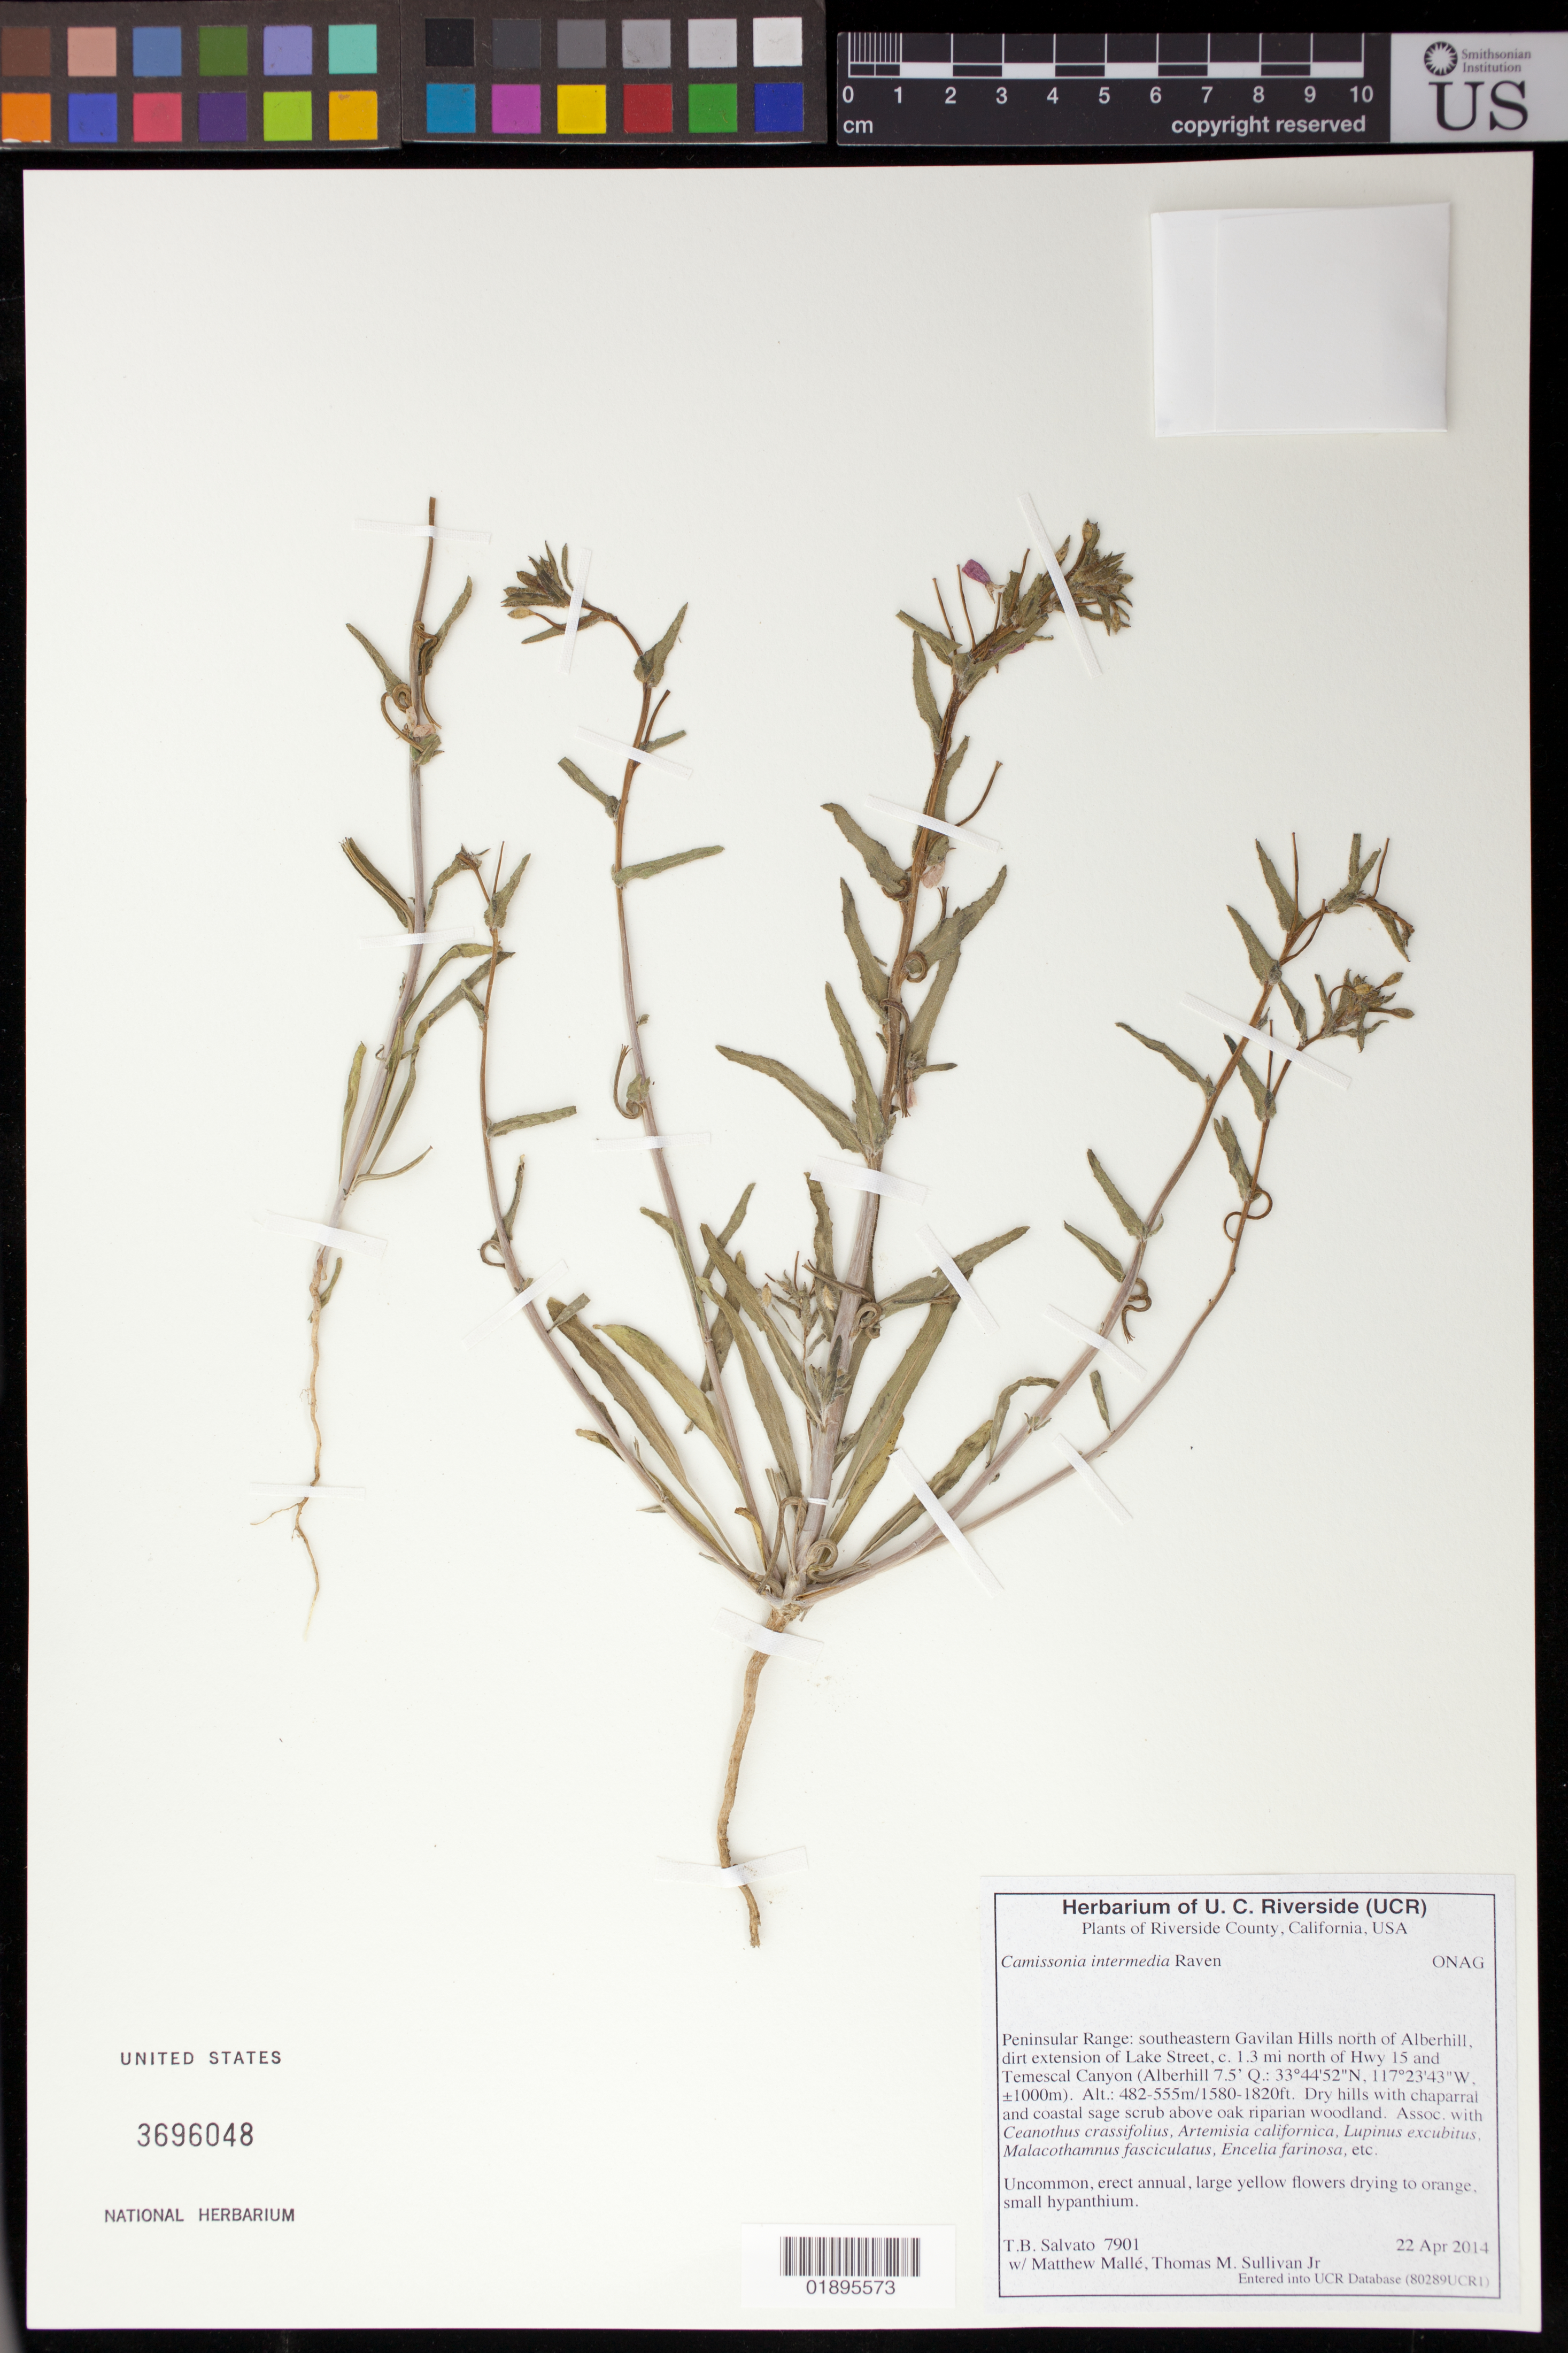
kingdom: Plantae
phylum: Tracheophyta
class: Magnoliopsida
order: Myrtales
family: Onagraceae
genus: Camissoniopsis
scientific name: Camissoniopsis intermedia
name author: (P.H. Raven) W.L. Wagner & Hoch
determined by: Wagner, W. L., (BOT), Smithsonian Institution - National Museum of Natural History (UNITED STATES)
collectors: T. Salvato, M. Malle & T. Sullivan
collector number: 7901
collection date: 2014-04-22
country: United States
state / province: California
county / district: Riverside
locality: Peninsular Range, southeastern Gavilan Hills north of Alberhill, dirt extension of Lake Street, c. 1.3 mi north of Hwy 14 and Temescal Canyon.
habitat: Dry hills with chaparral and coastal sage scrub above oak riparian woodland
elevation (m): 482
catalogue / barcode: US 3696048